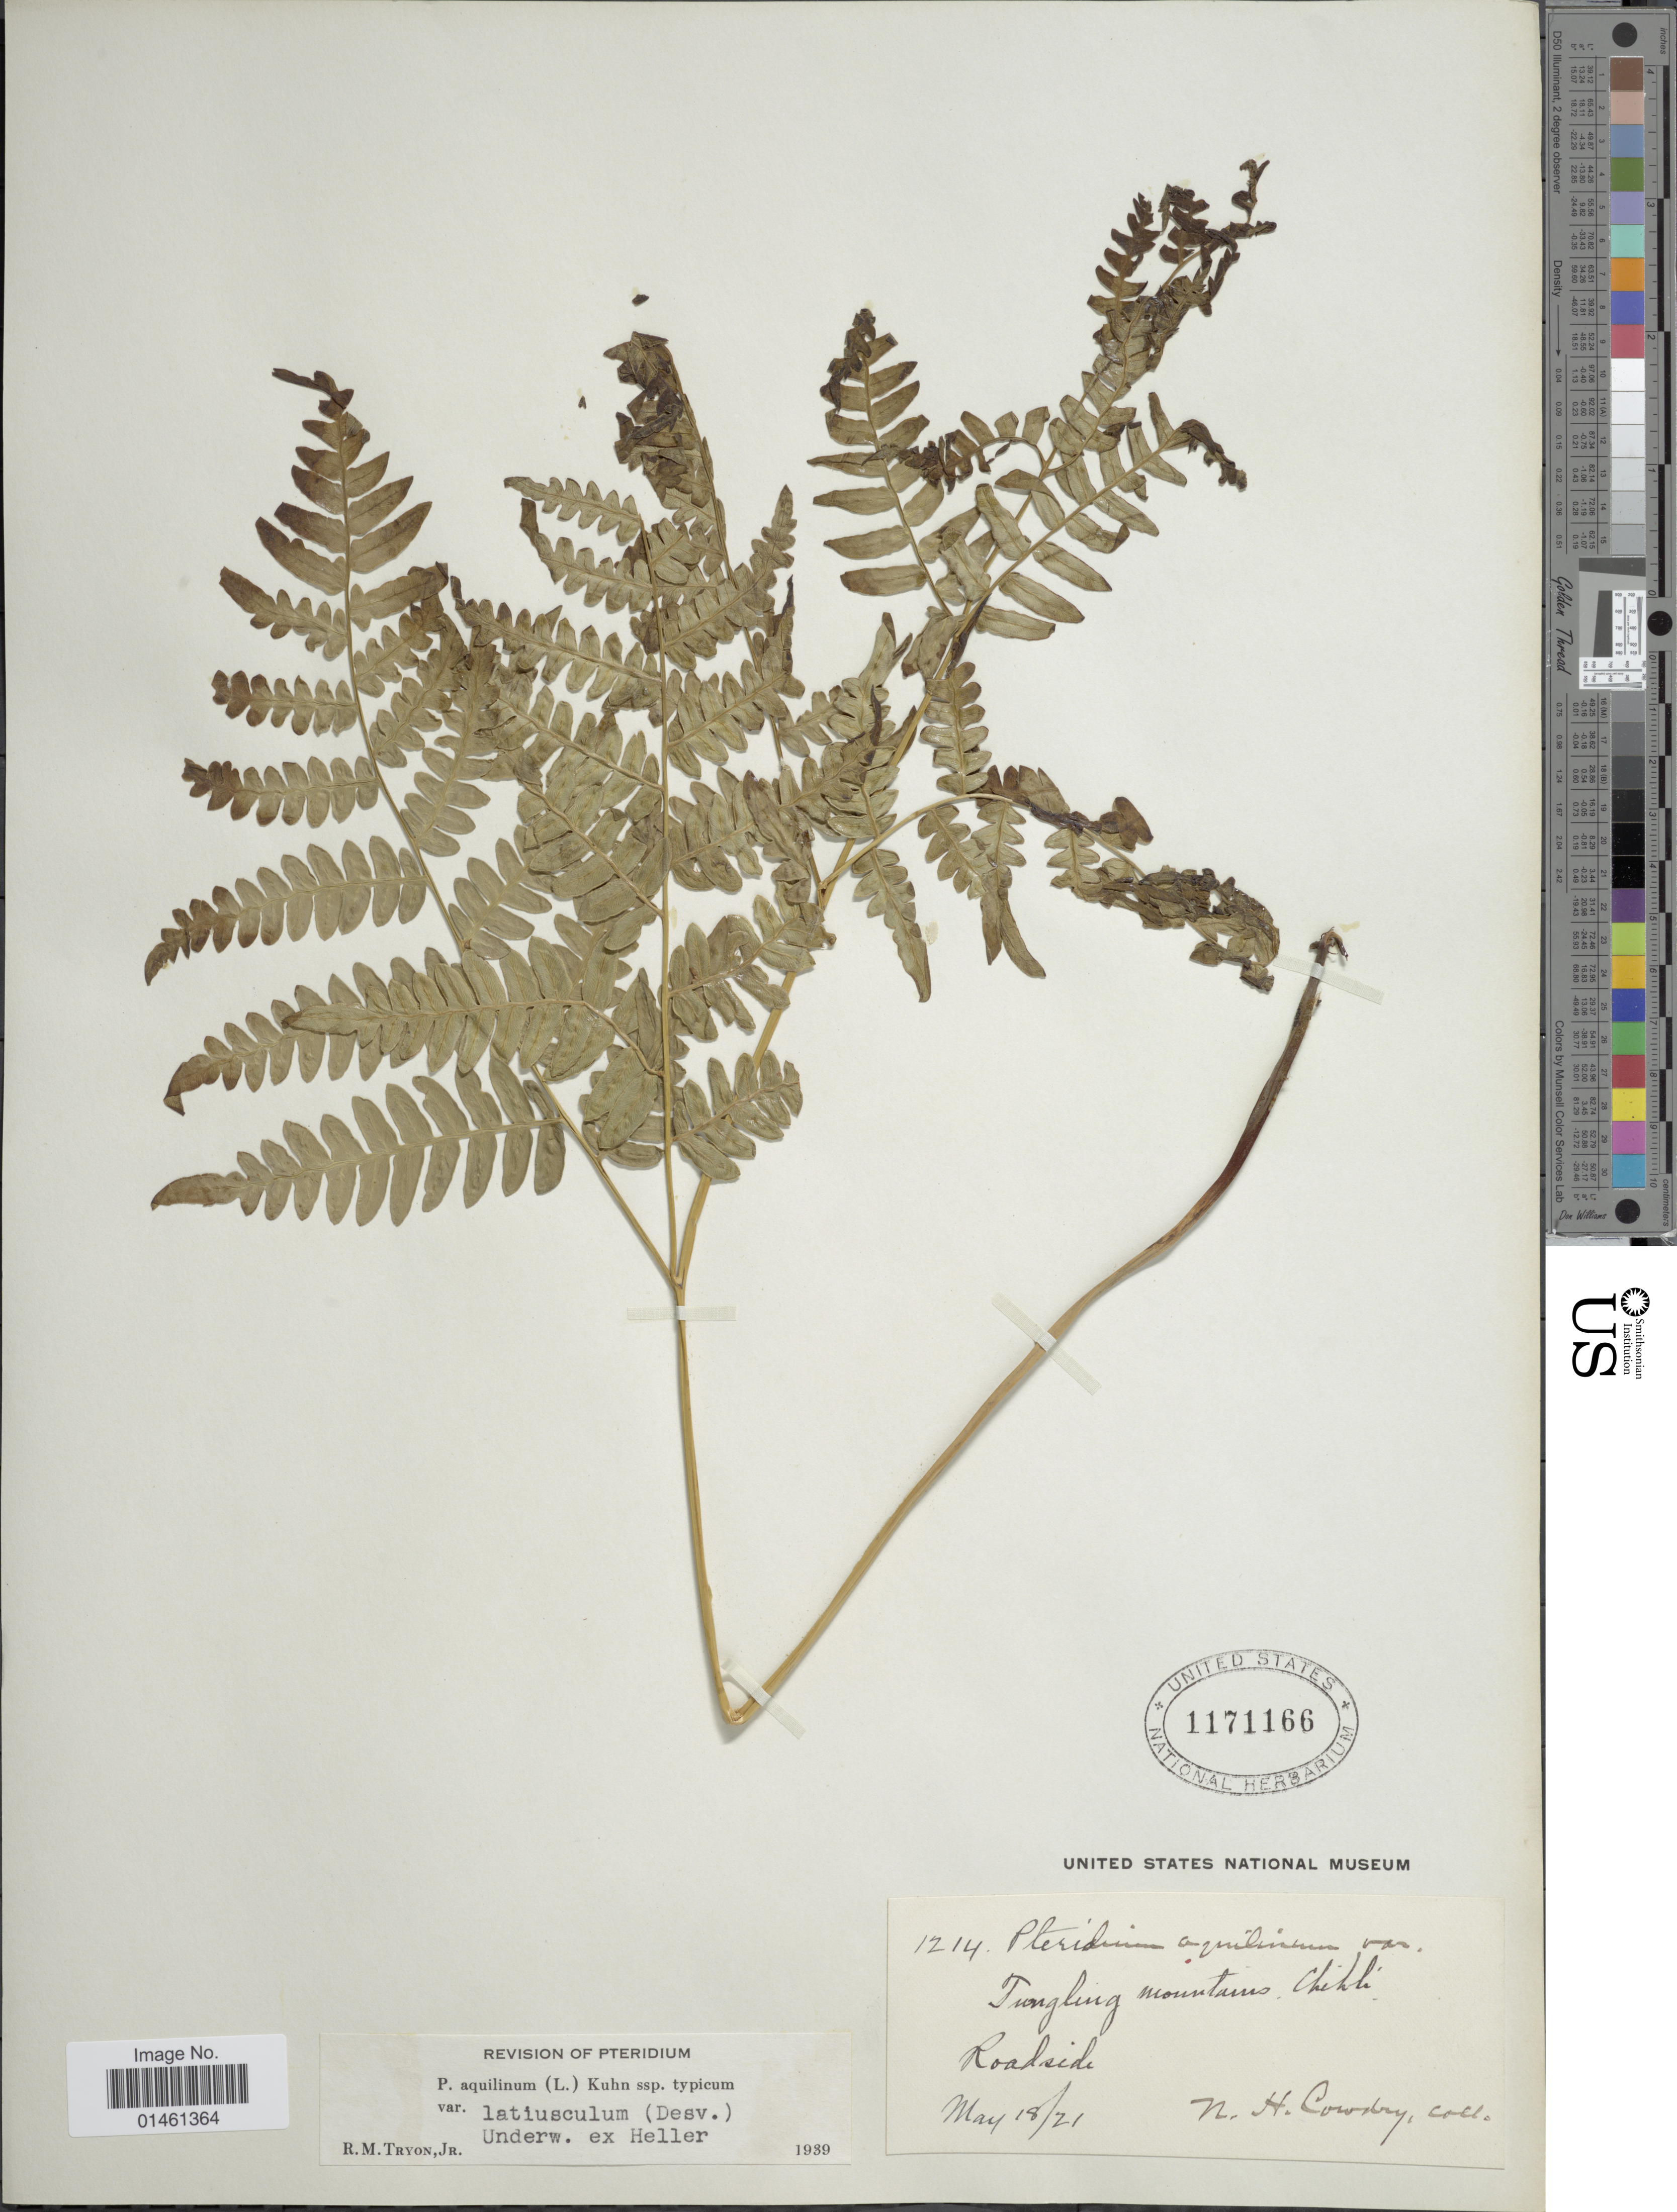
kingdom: Plantae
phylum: Tracheophyta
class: Polypodiopsida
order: Polypodiales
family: Dennstaedtiaceae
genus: Pteridium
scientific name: Pteridium aquilinum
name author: (L.) Kuhn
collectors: N. H. Cowdry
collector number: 1214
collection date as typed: Transcribed d/m/y: 18/5/21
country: China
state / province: Hebei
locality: Tongling mountains, Chihli [interpreted]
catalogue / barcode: US 1171166